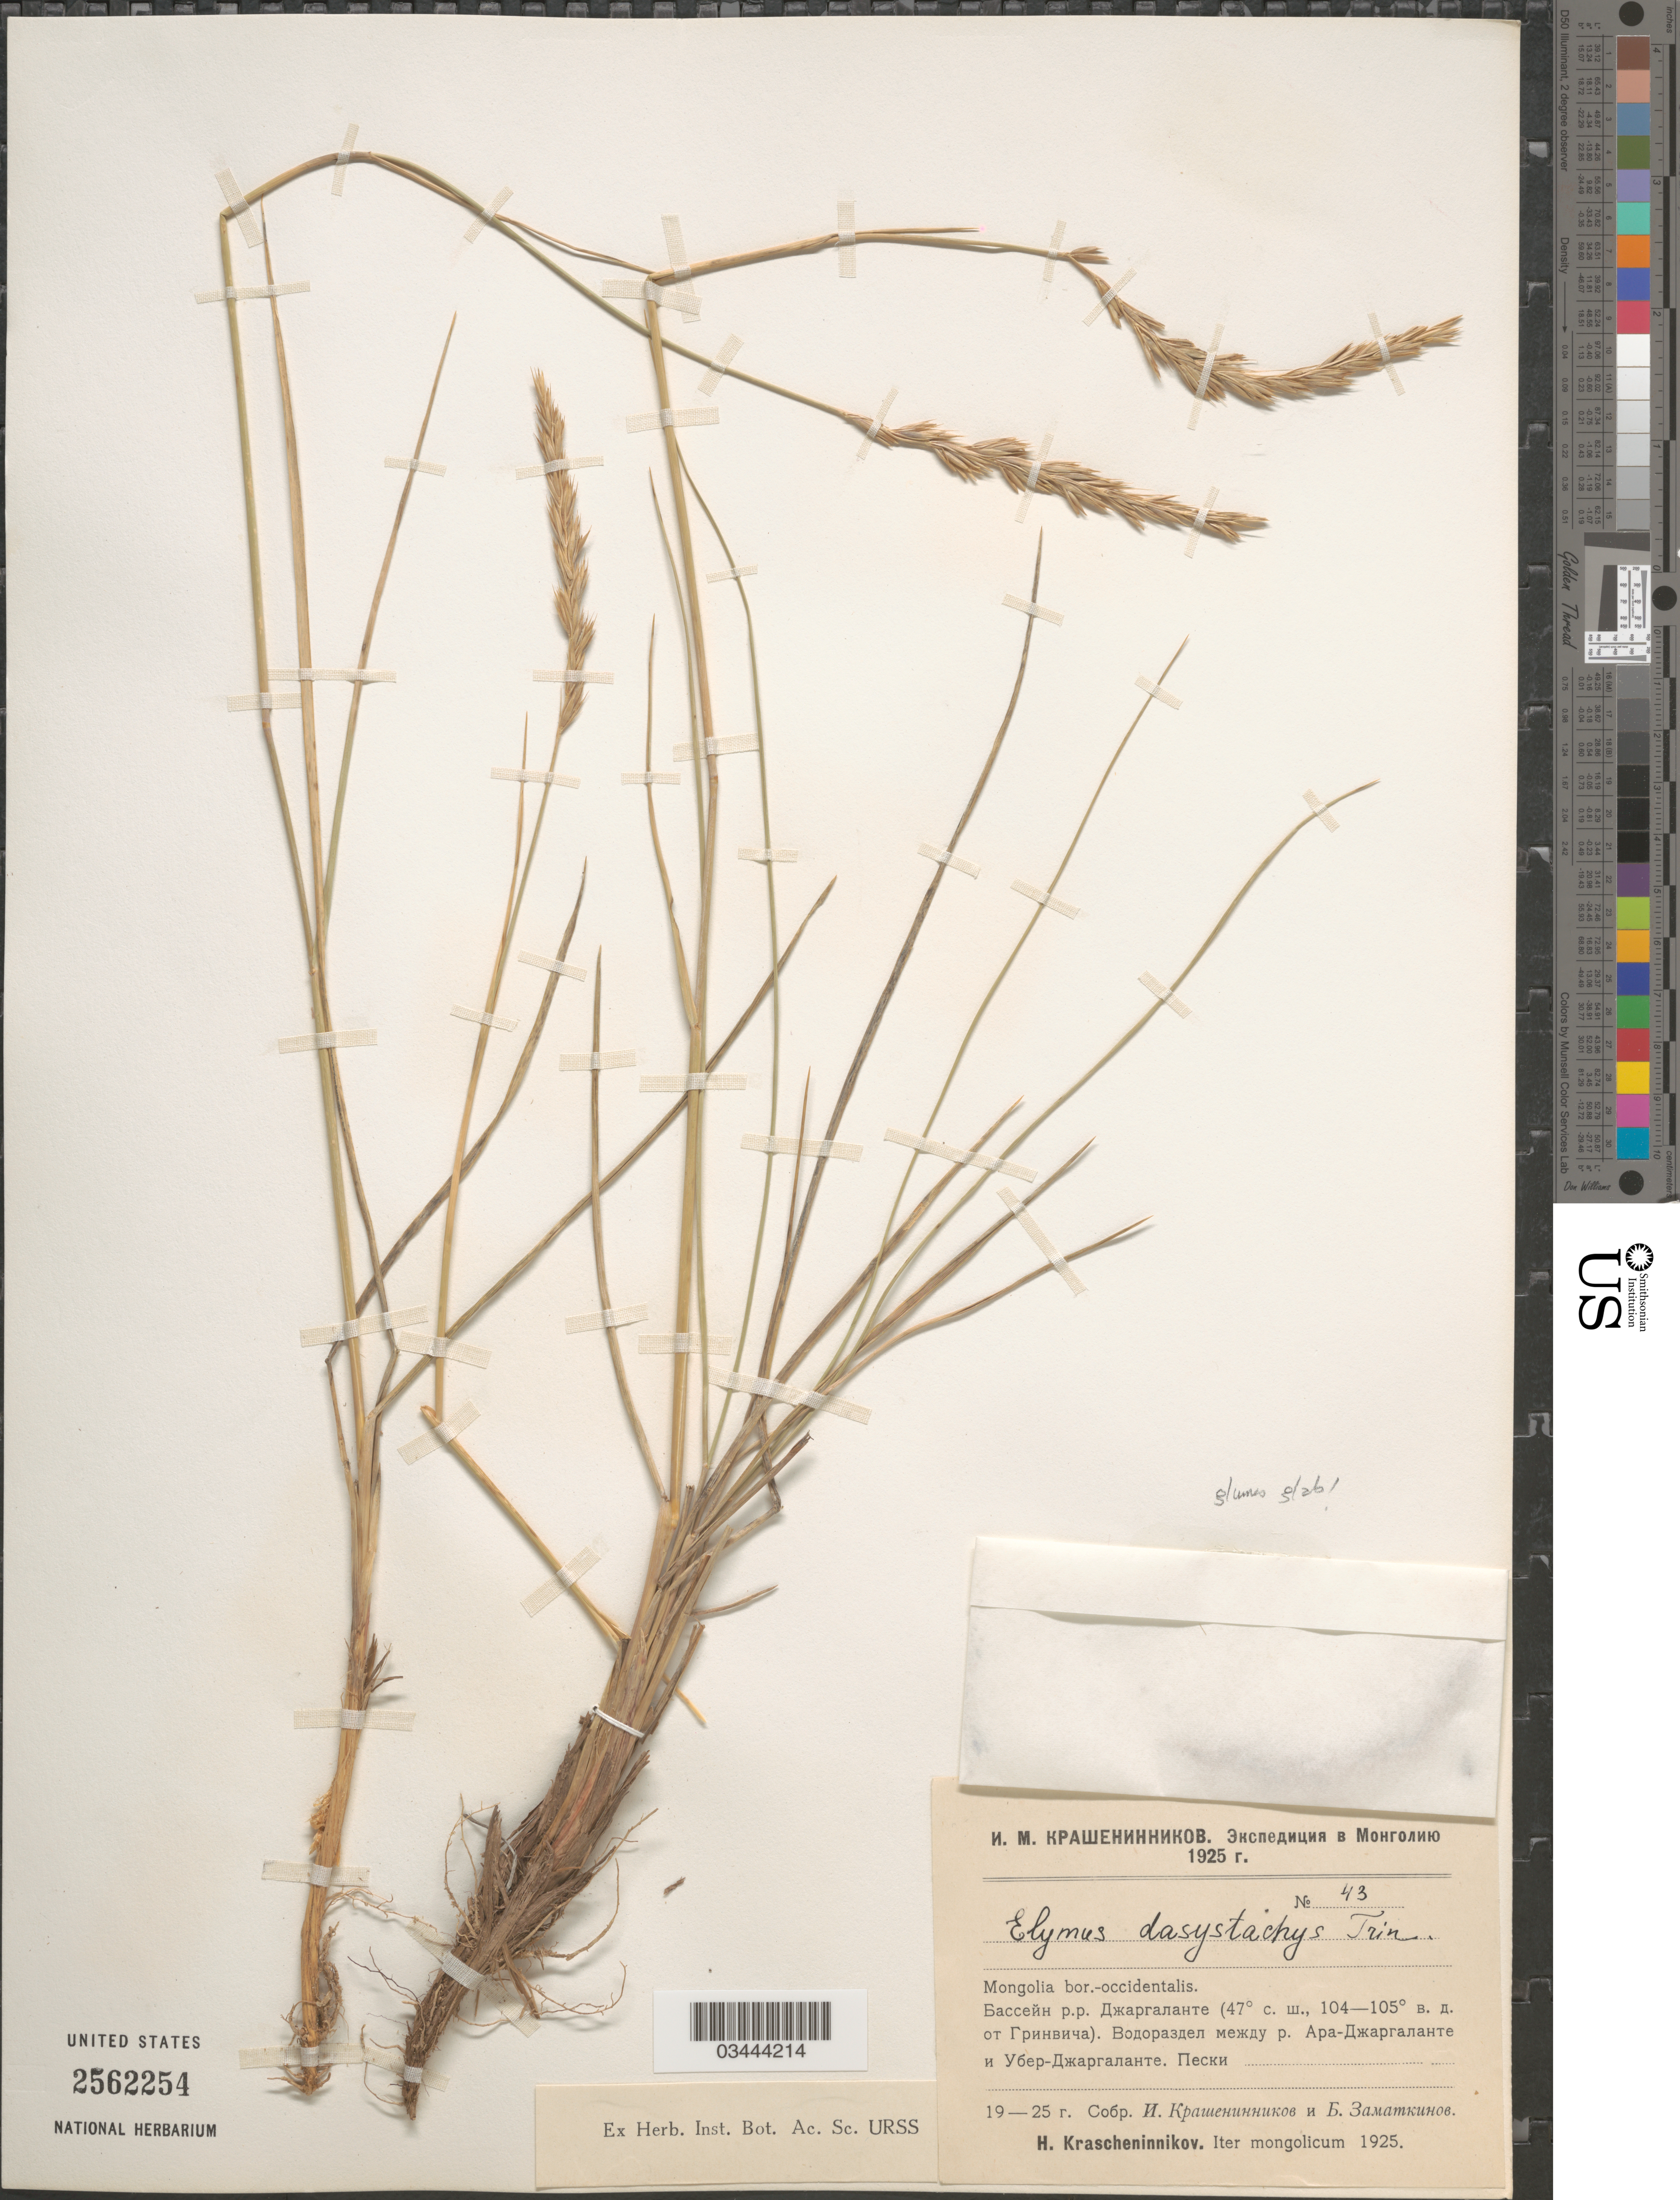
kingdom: Plantae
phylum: Tracheophyta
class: Liliopsida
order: Poales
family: Poaceae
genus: Leymus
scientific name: Leymus secalinus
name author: (Georgi) Tzvelev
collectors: H. Krascheninnikov & B. Zamatkinov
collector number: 43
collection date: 1925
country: Mongolia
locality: Mongolia bor.-occidentalis. Basin of river Jargalant, between rivers Ara-Jargalant and Uber-Jargalant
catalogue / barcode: US 2562254